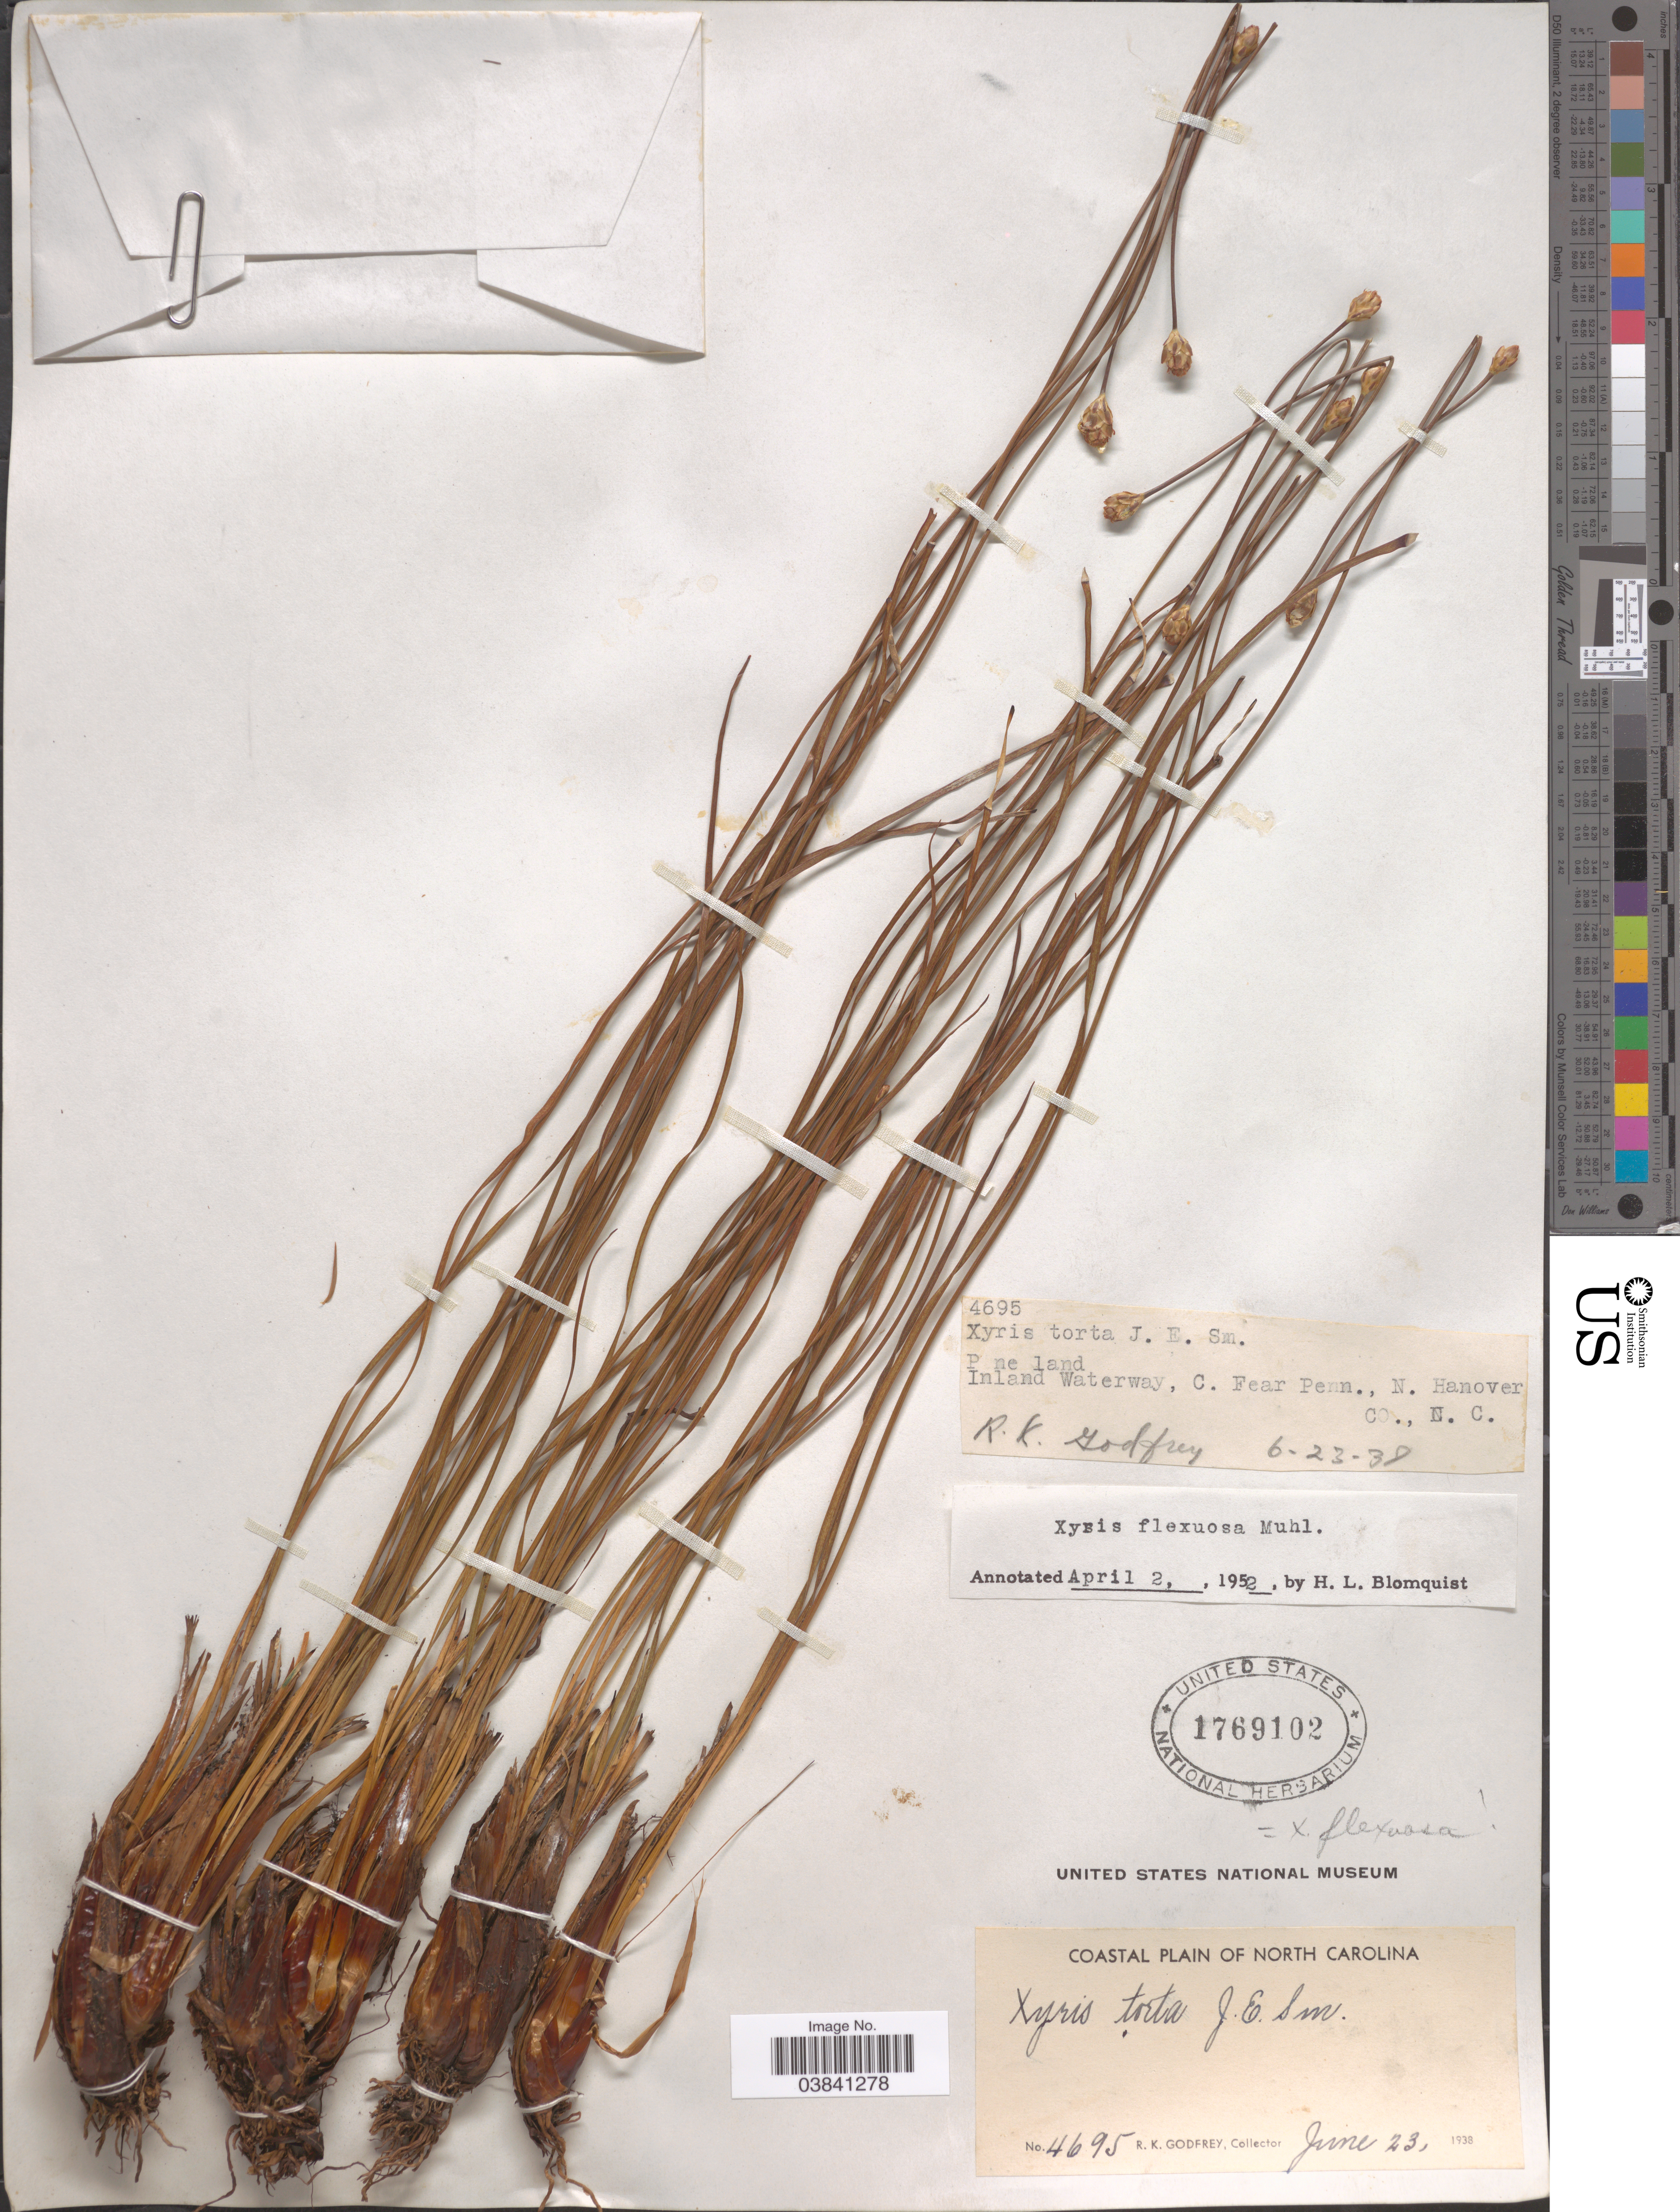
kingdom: Plantae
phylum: Tracheophyta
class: Liliopsida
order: Poales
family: Xyridaceae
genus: Xyris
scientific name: Xyris caroliniana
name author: Walter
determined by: Strong, Mark T., (BOT), Smithsonian Institution - National Museum of Natural History (UNITED STATES)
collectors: R. K. Godfrey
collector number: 4695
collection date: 1938-06-23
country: United States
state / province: North Carolina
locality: Pineland, Inland Waterway, C. Fear Penn., N. Hanover Co. Coastal Plain of North Carolina.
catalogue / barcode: US 1769102